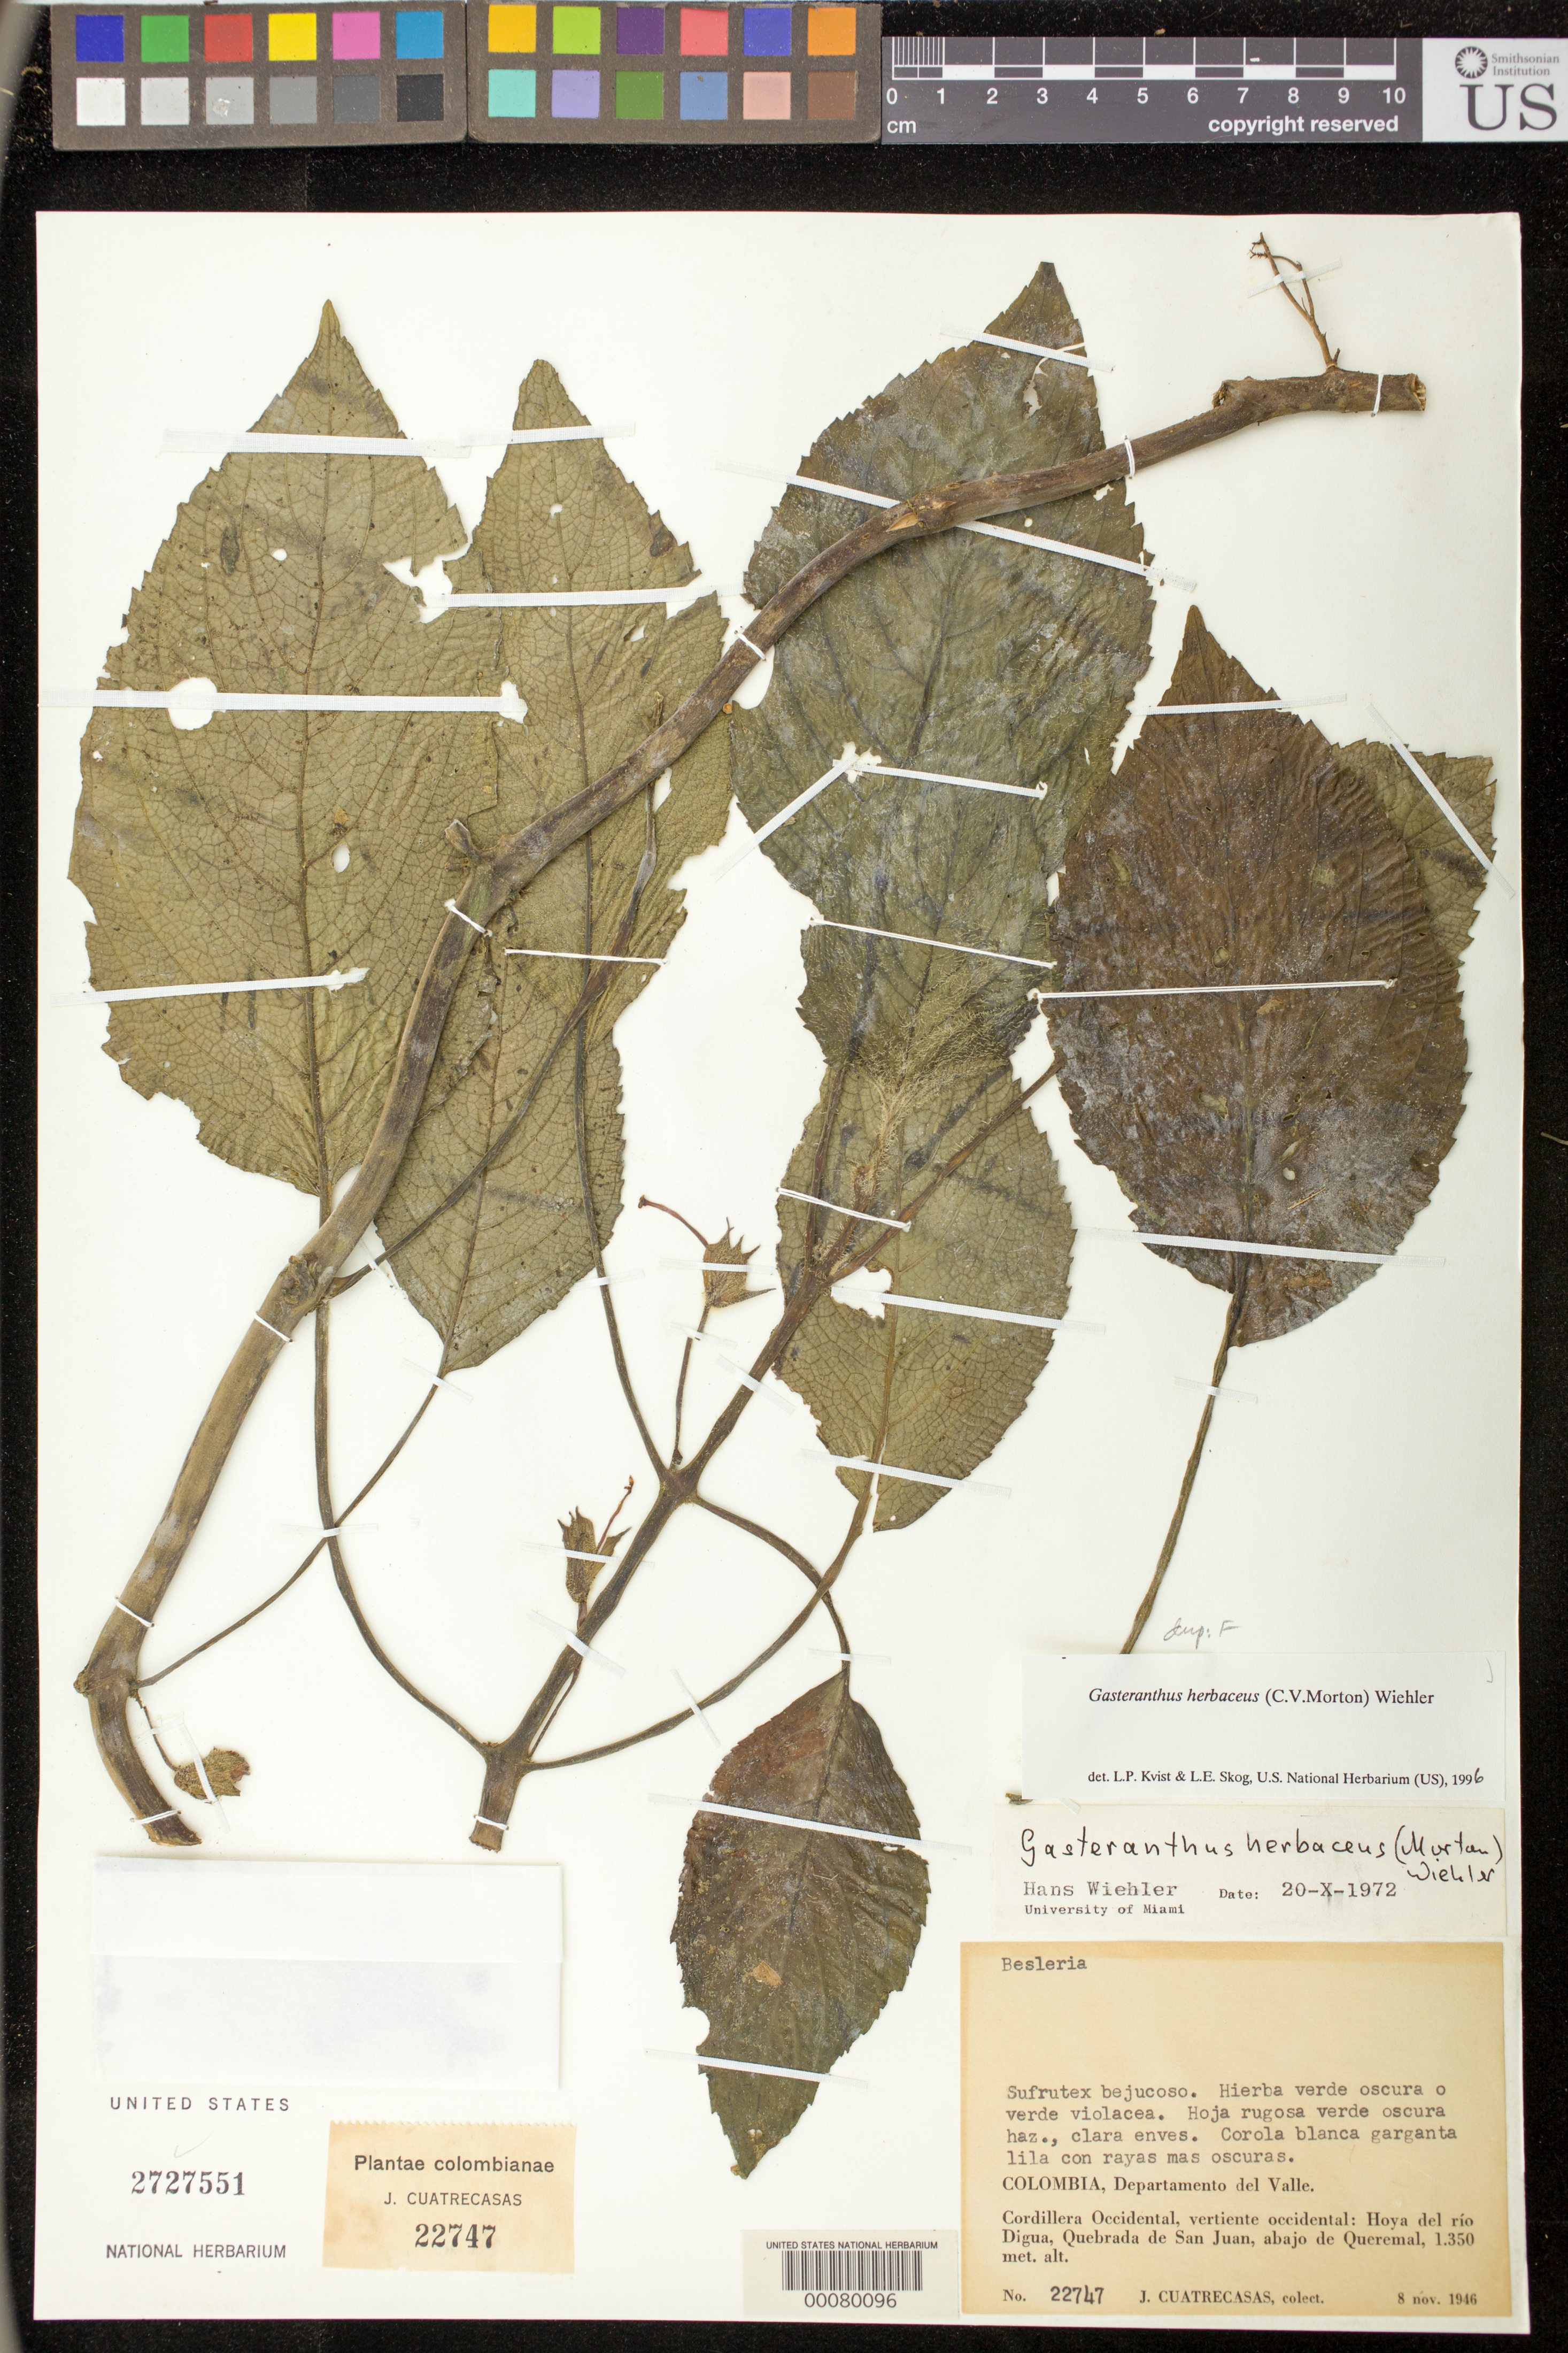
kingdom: Plantae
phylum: Tracheophyta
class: Magnoliopsida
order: Lamiales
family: Gesneriaceae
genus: Gasteranthus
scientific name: Gasteranthus herbaceus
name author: (C.V. Morton) Wiehler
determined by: Skog, Laurence E.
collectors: J. Cuatrecasas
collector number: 22747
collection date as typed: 08 Nov 1946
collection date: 1946-11-08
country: Colombia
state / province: Valle del Cauca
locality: Cordillera Occidental, vertiente occidental: hoya del río Digua, Quebrada de San Juan, abajo de Queremal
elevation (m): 1350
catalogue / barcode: US 2727551